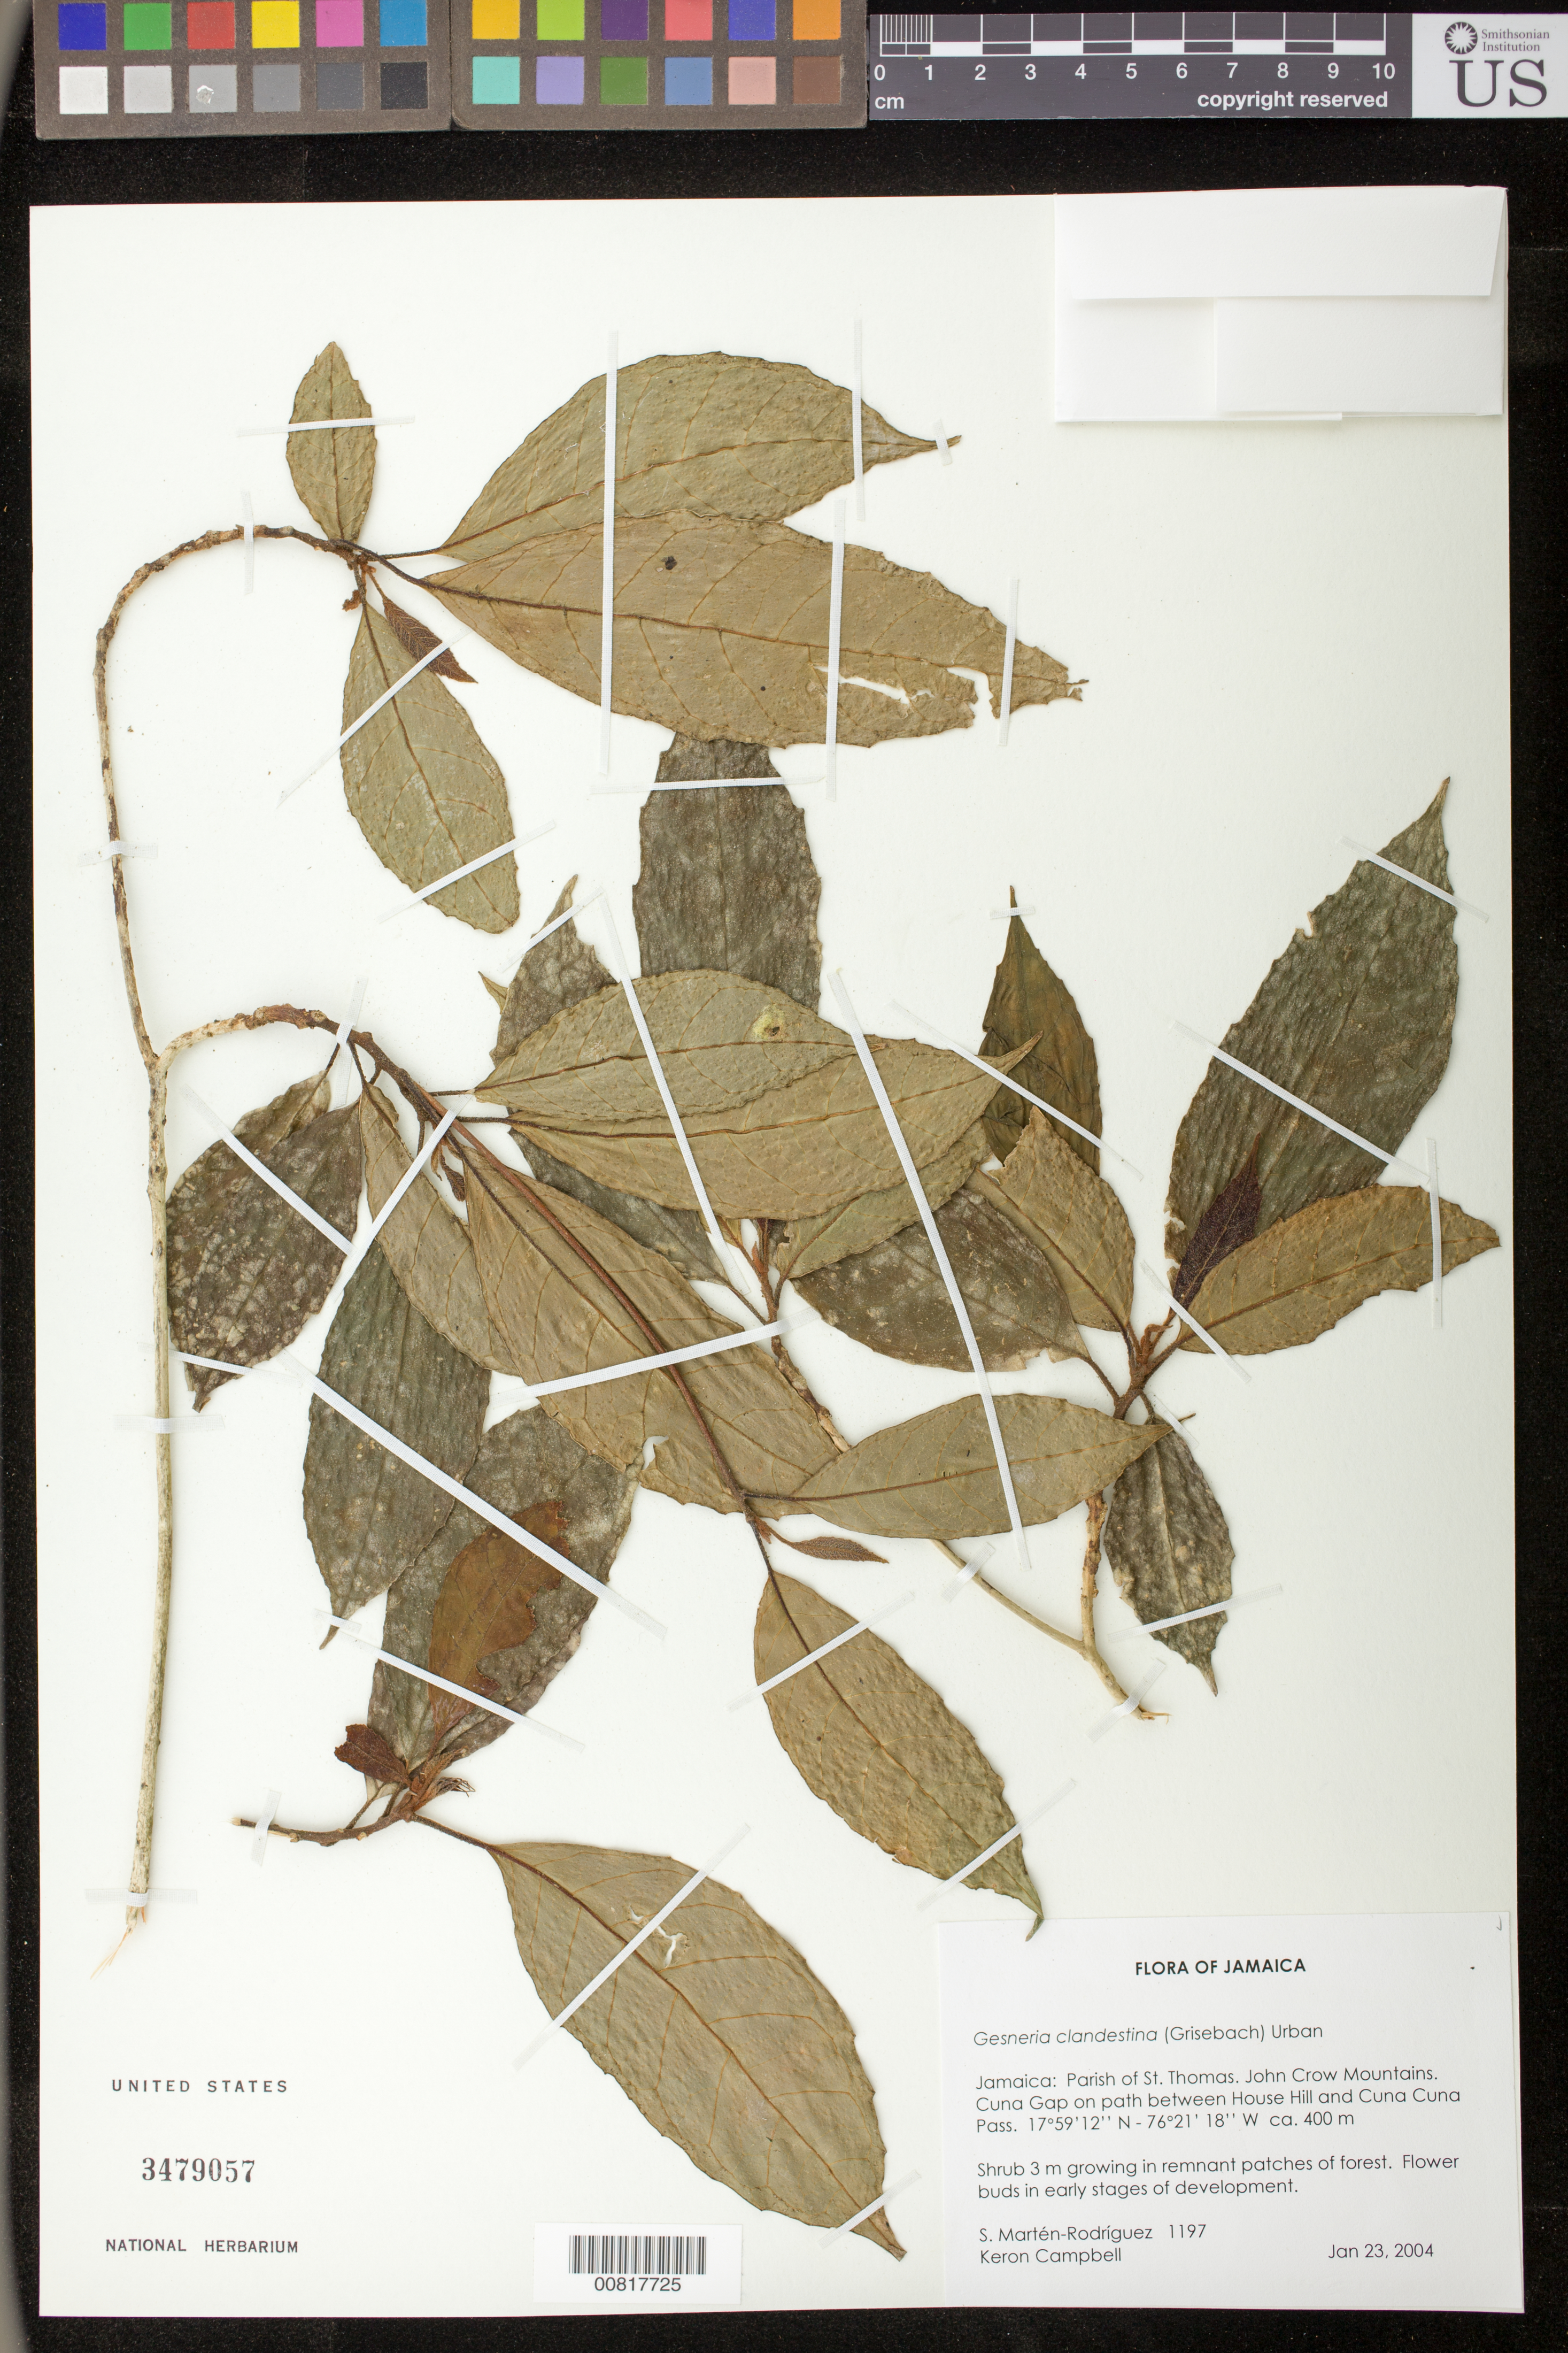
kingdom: Plantae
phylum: Tracheophyta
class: Magnoliopsida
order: Lamiales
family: Gesneriaceae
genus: Gesneria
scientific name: Gesneria clandestina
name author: (Griseb.) Urb.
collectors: S. Martén-Rodríguez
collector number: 1197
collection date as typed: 23 Jan 2004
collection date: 2004-01-23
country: Jamaica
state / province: Saint Thomas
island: Jamaica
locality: Parish of St. Thomas. John Crow Mountains. Cuna Gap on path between House Hill and Cuna Cuna Pass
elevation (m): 400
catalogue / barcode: US 3479057